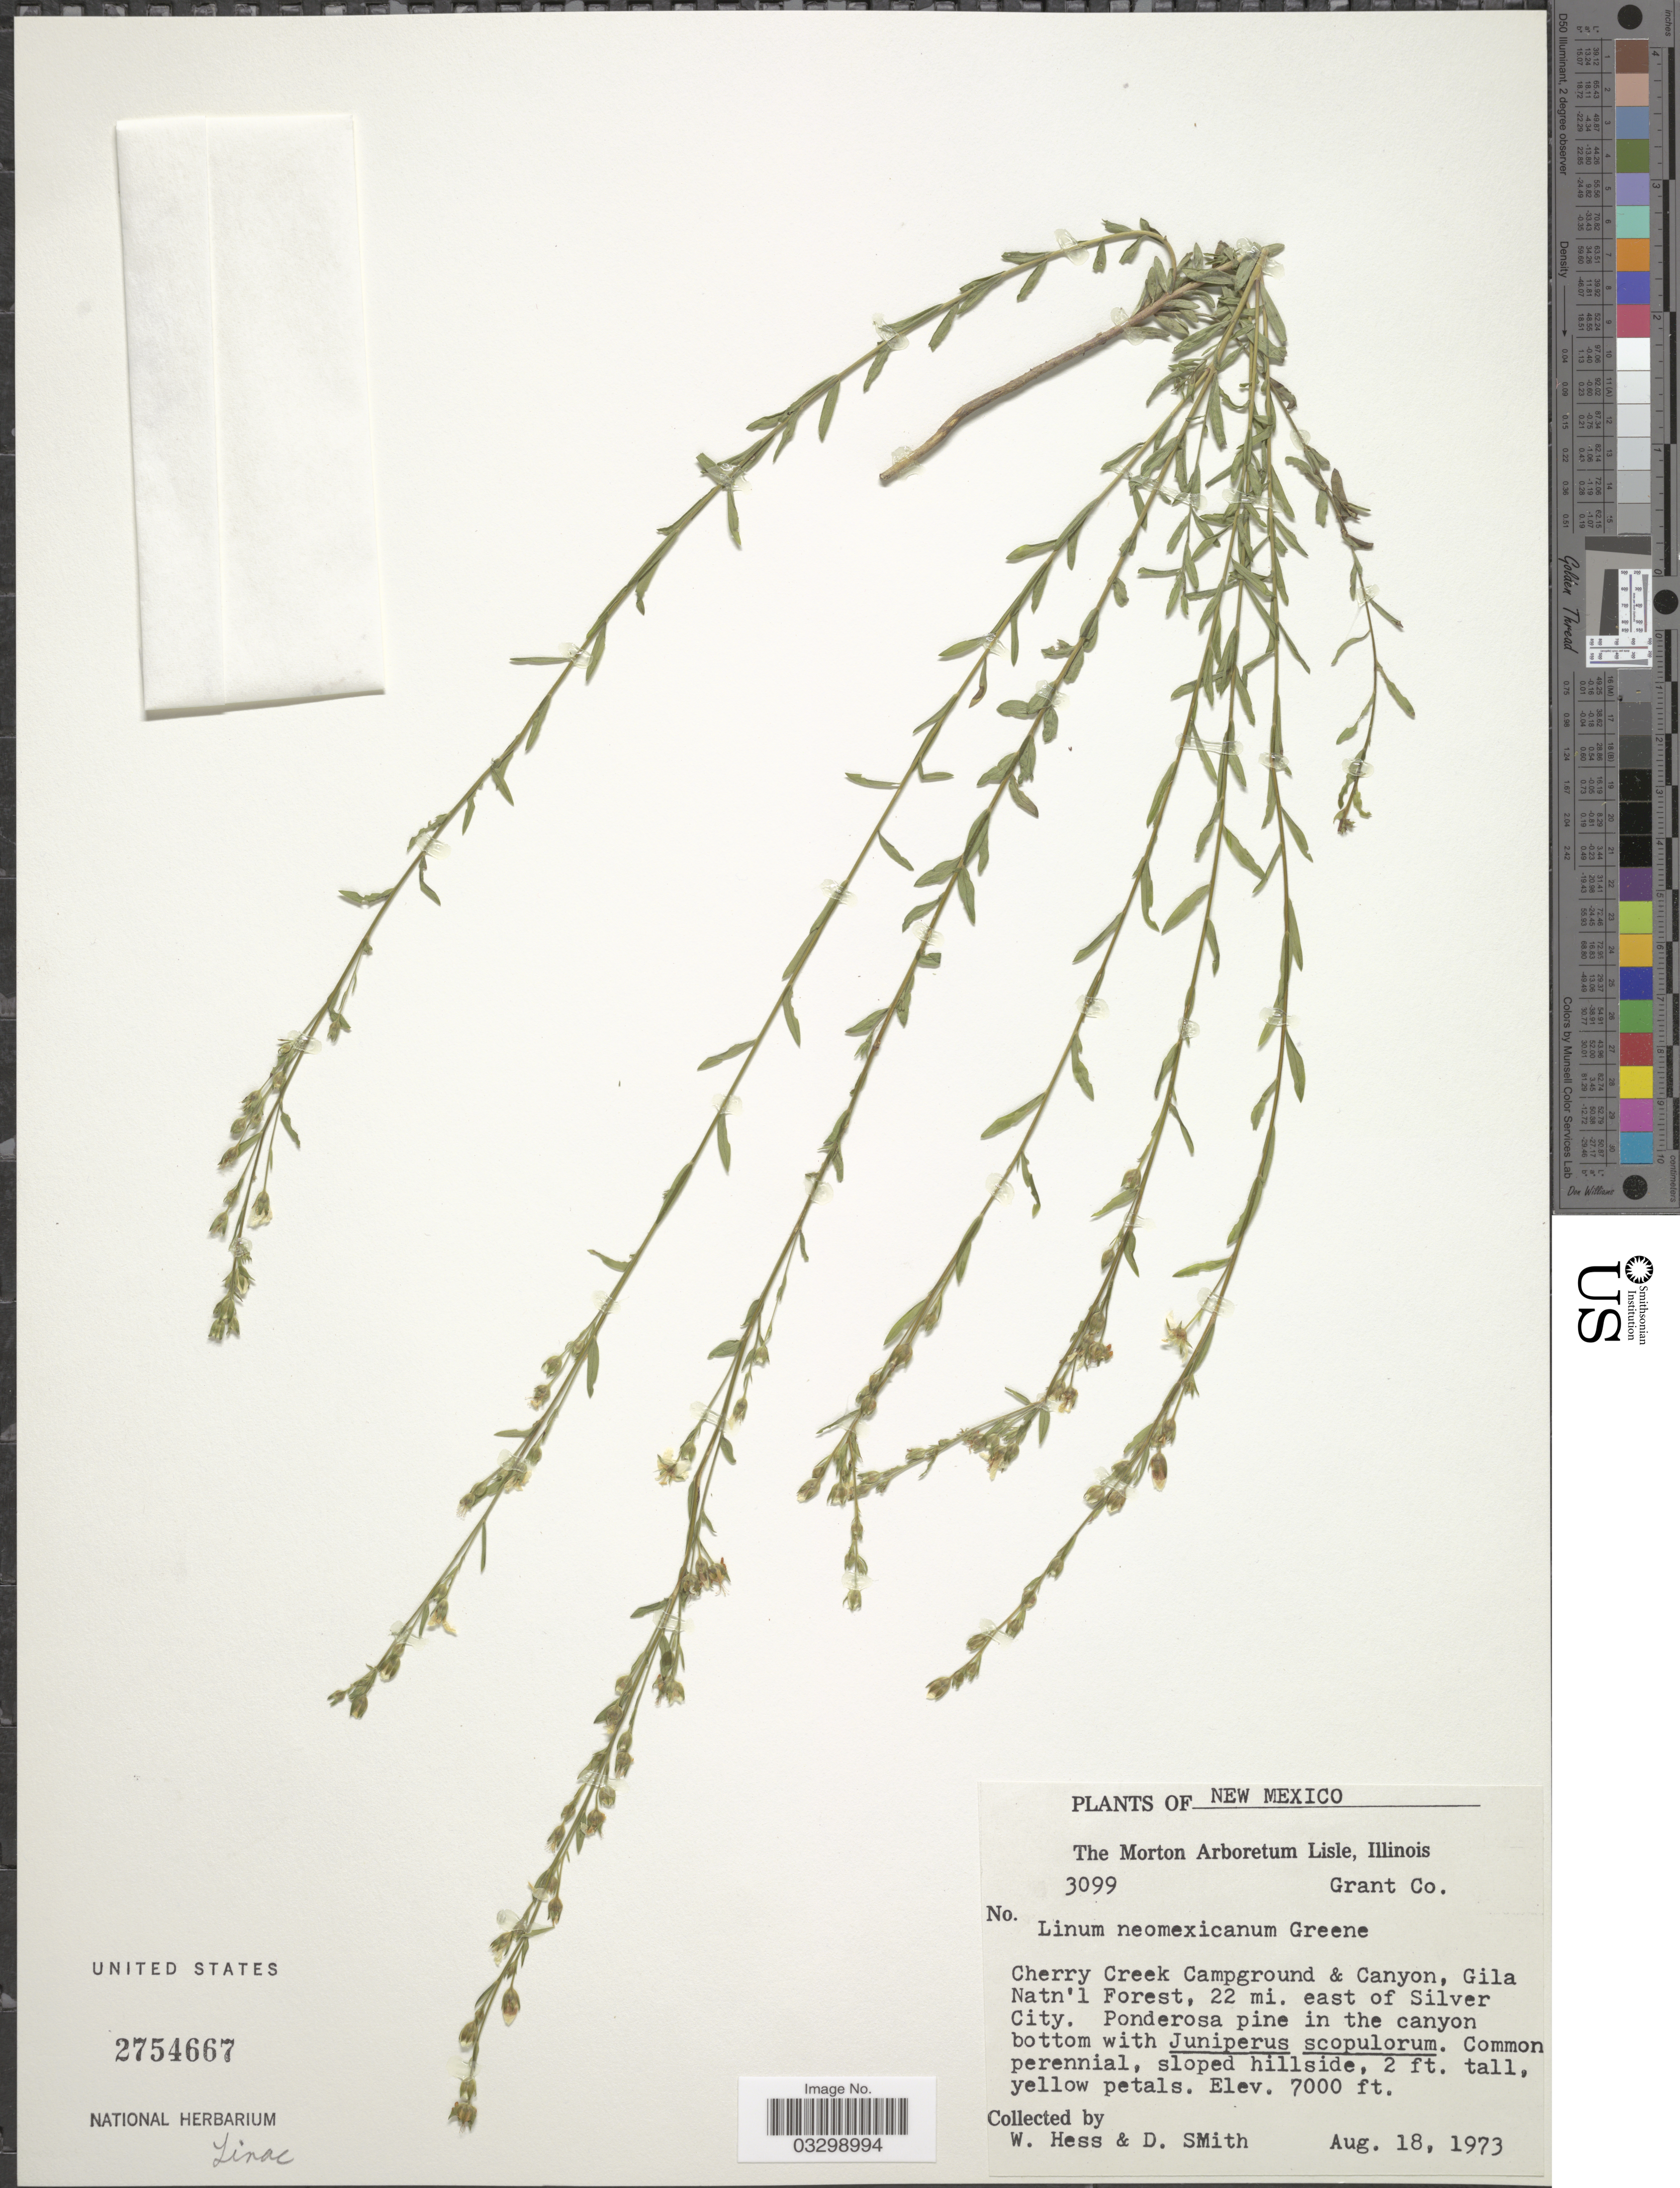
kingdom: Plantae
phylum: Tracheophyta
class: Magnoliopsida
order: Malpighiales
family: Linaceae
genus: Linum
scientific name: Linum neomexicanum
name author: Greene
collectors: W. Hess & D. Smith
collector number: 3099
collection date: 1973-08-18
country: United States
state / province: New Mexico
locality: Grant Co. Cherry Creek Campground & Canyon, Gila Natn'l Forest, 22 mi. east of Silver City.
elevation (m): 2134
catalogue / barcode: US 2754667